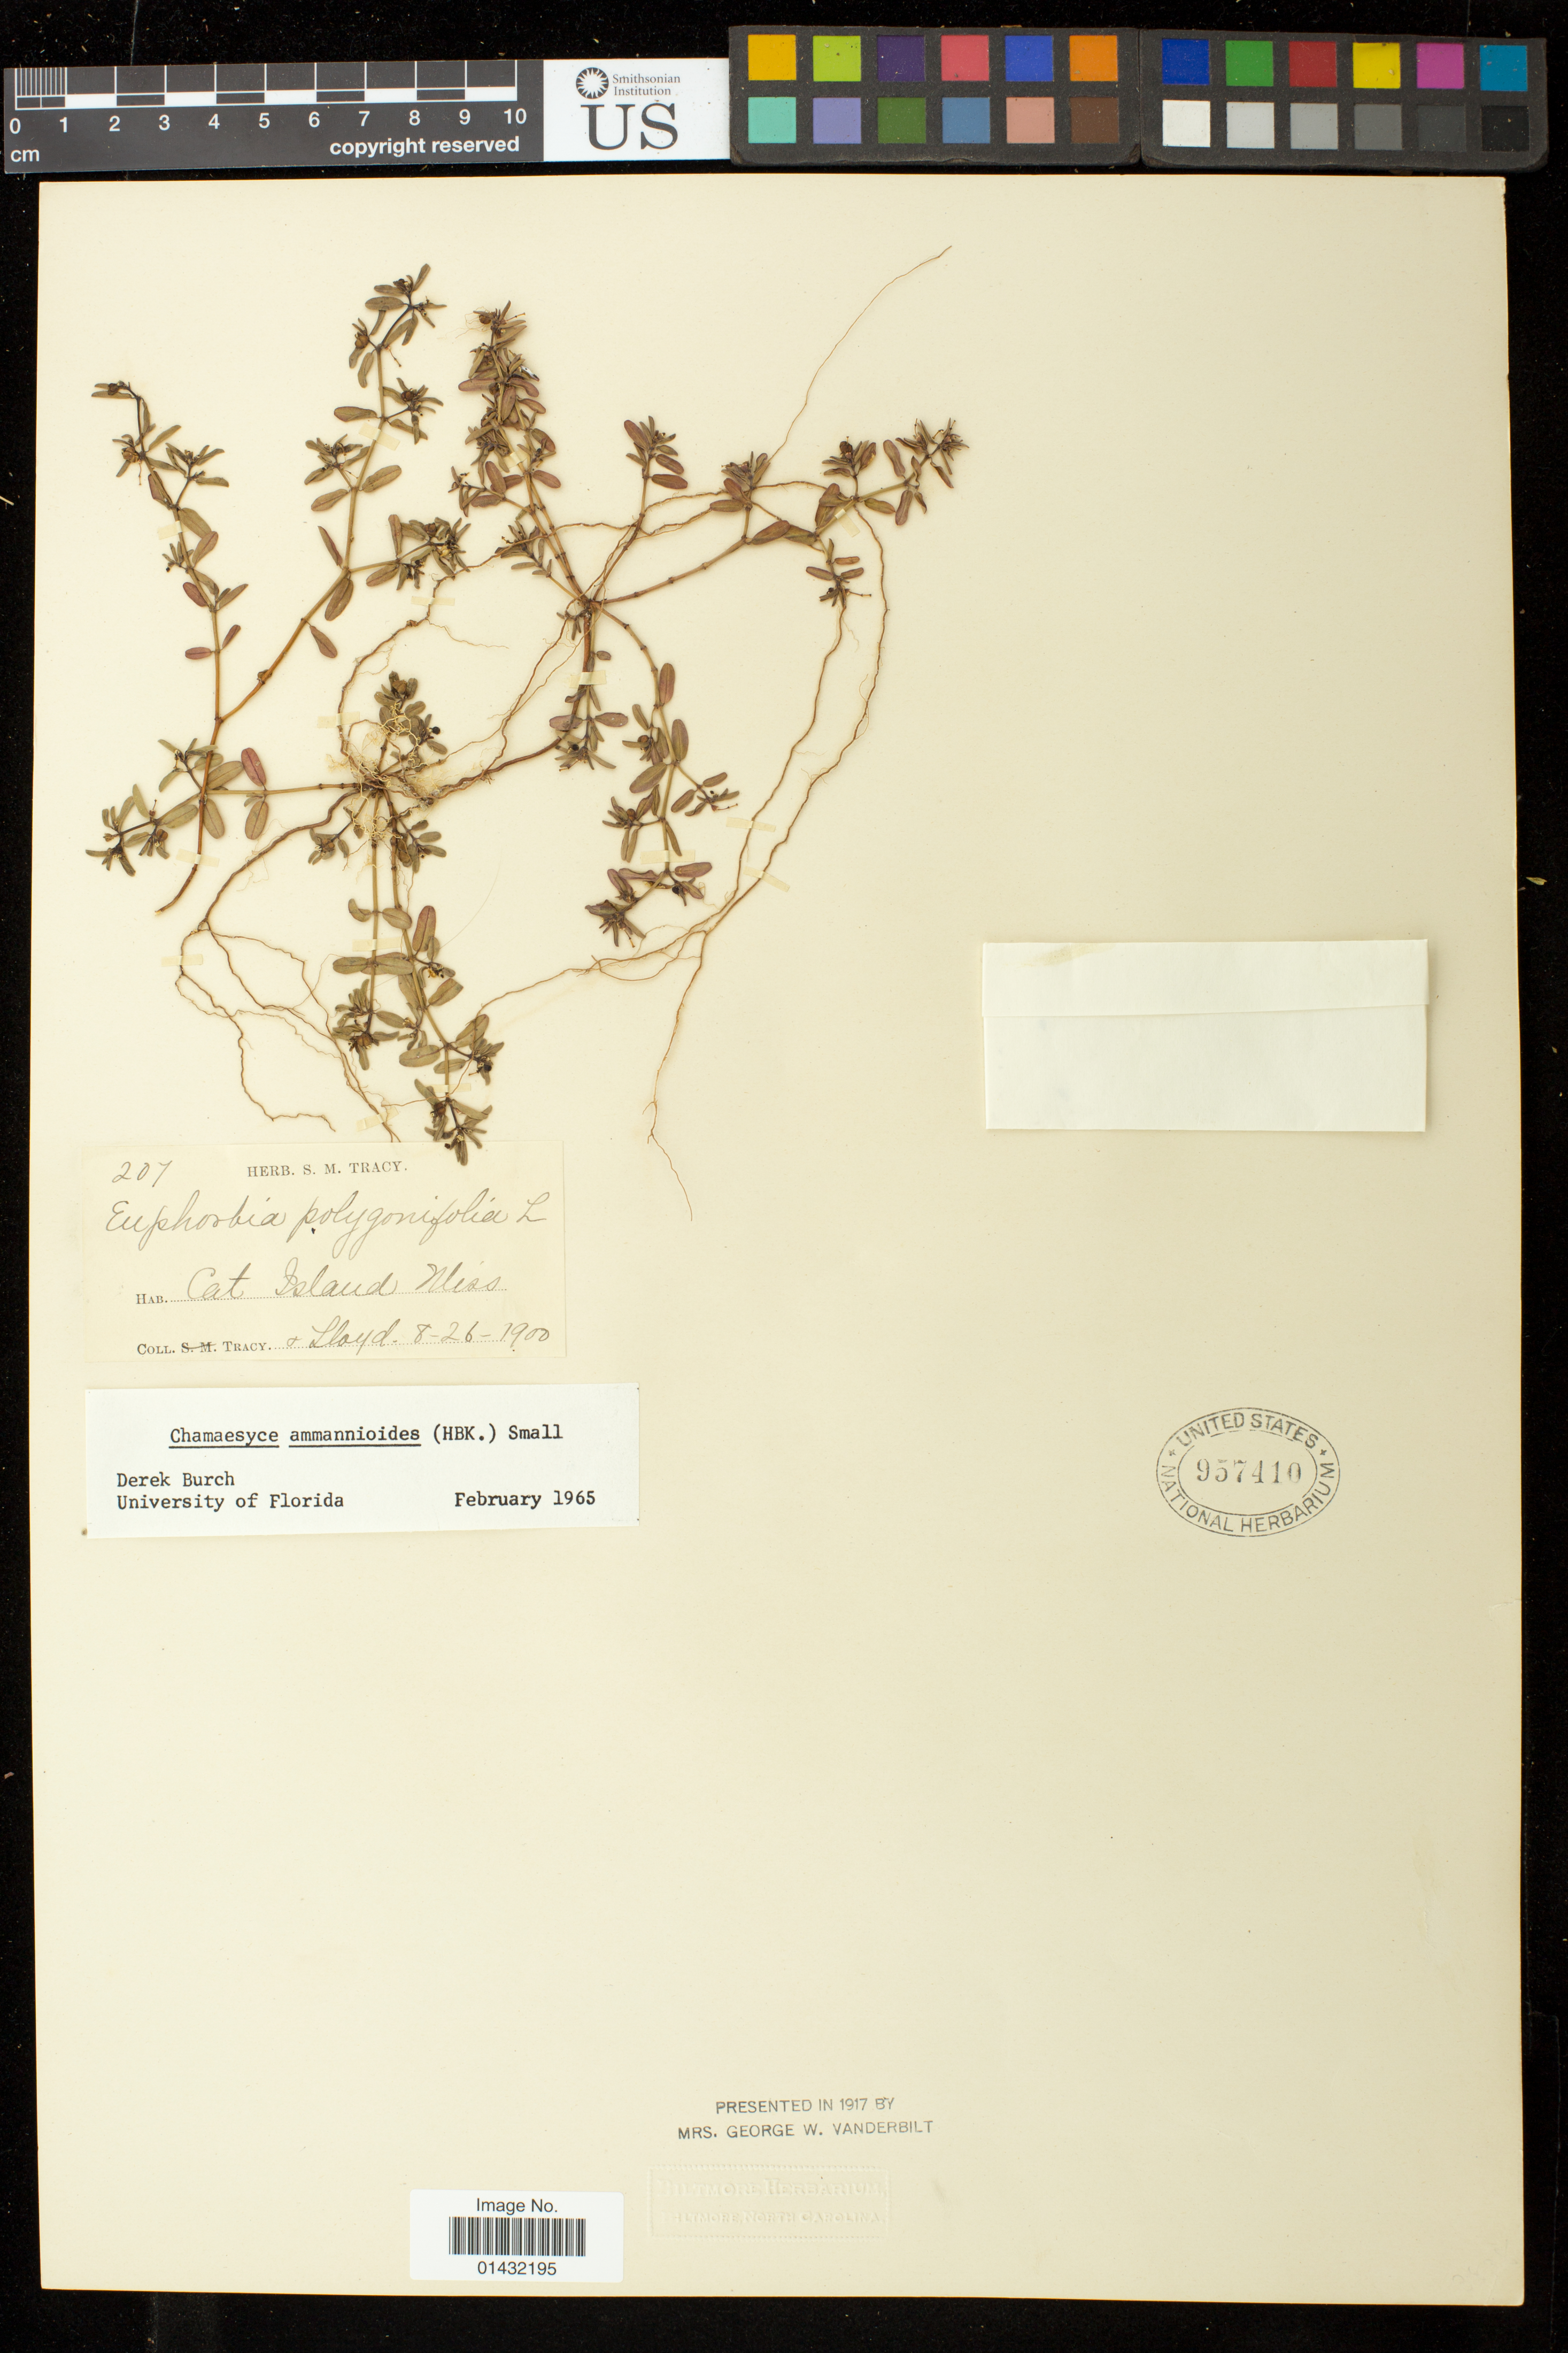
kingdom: Plantae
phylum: Tracheophyta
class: Magnoliopsida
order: Malpighiales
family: Euphorbiaceae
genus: Euphorbia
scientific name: Euphorbia bombensis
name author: Jacq.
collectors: -. Tracy & -- Lloyd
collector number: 207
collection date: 1900-08-26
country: United States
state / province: Mississippi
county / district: Harrison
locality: Cat Island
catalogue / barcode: US 957410